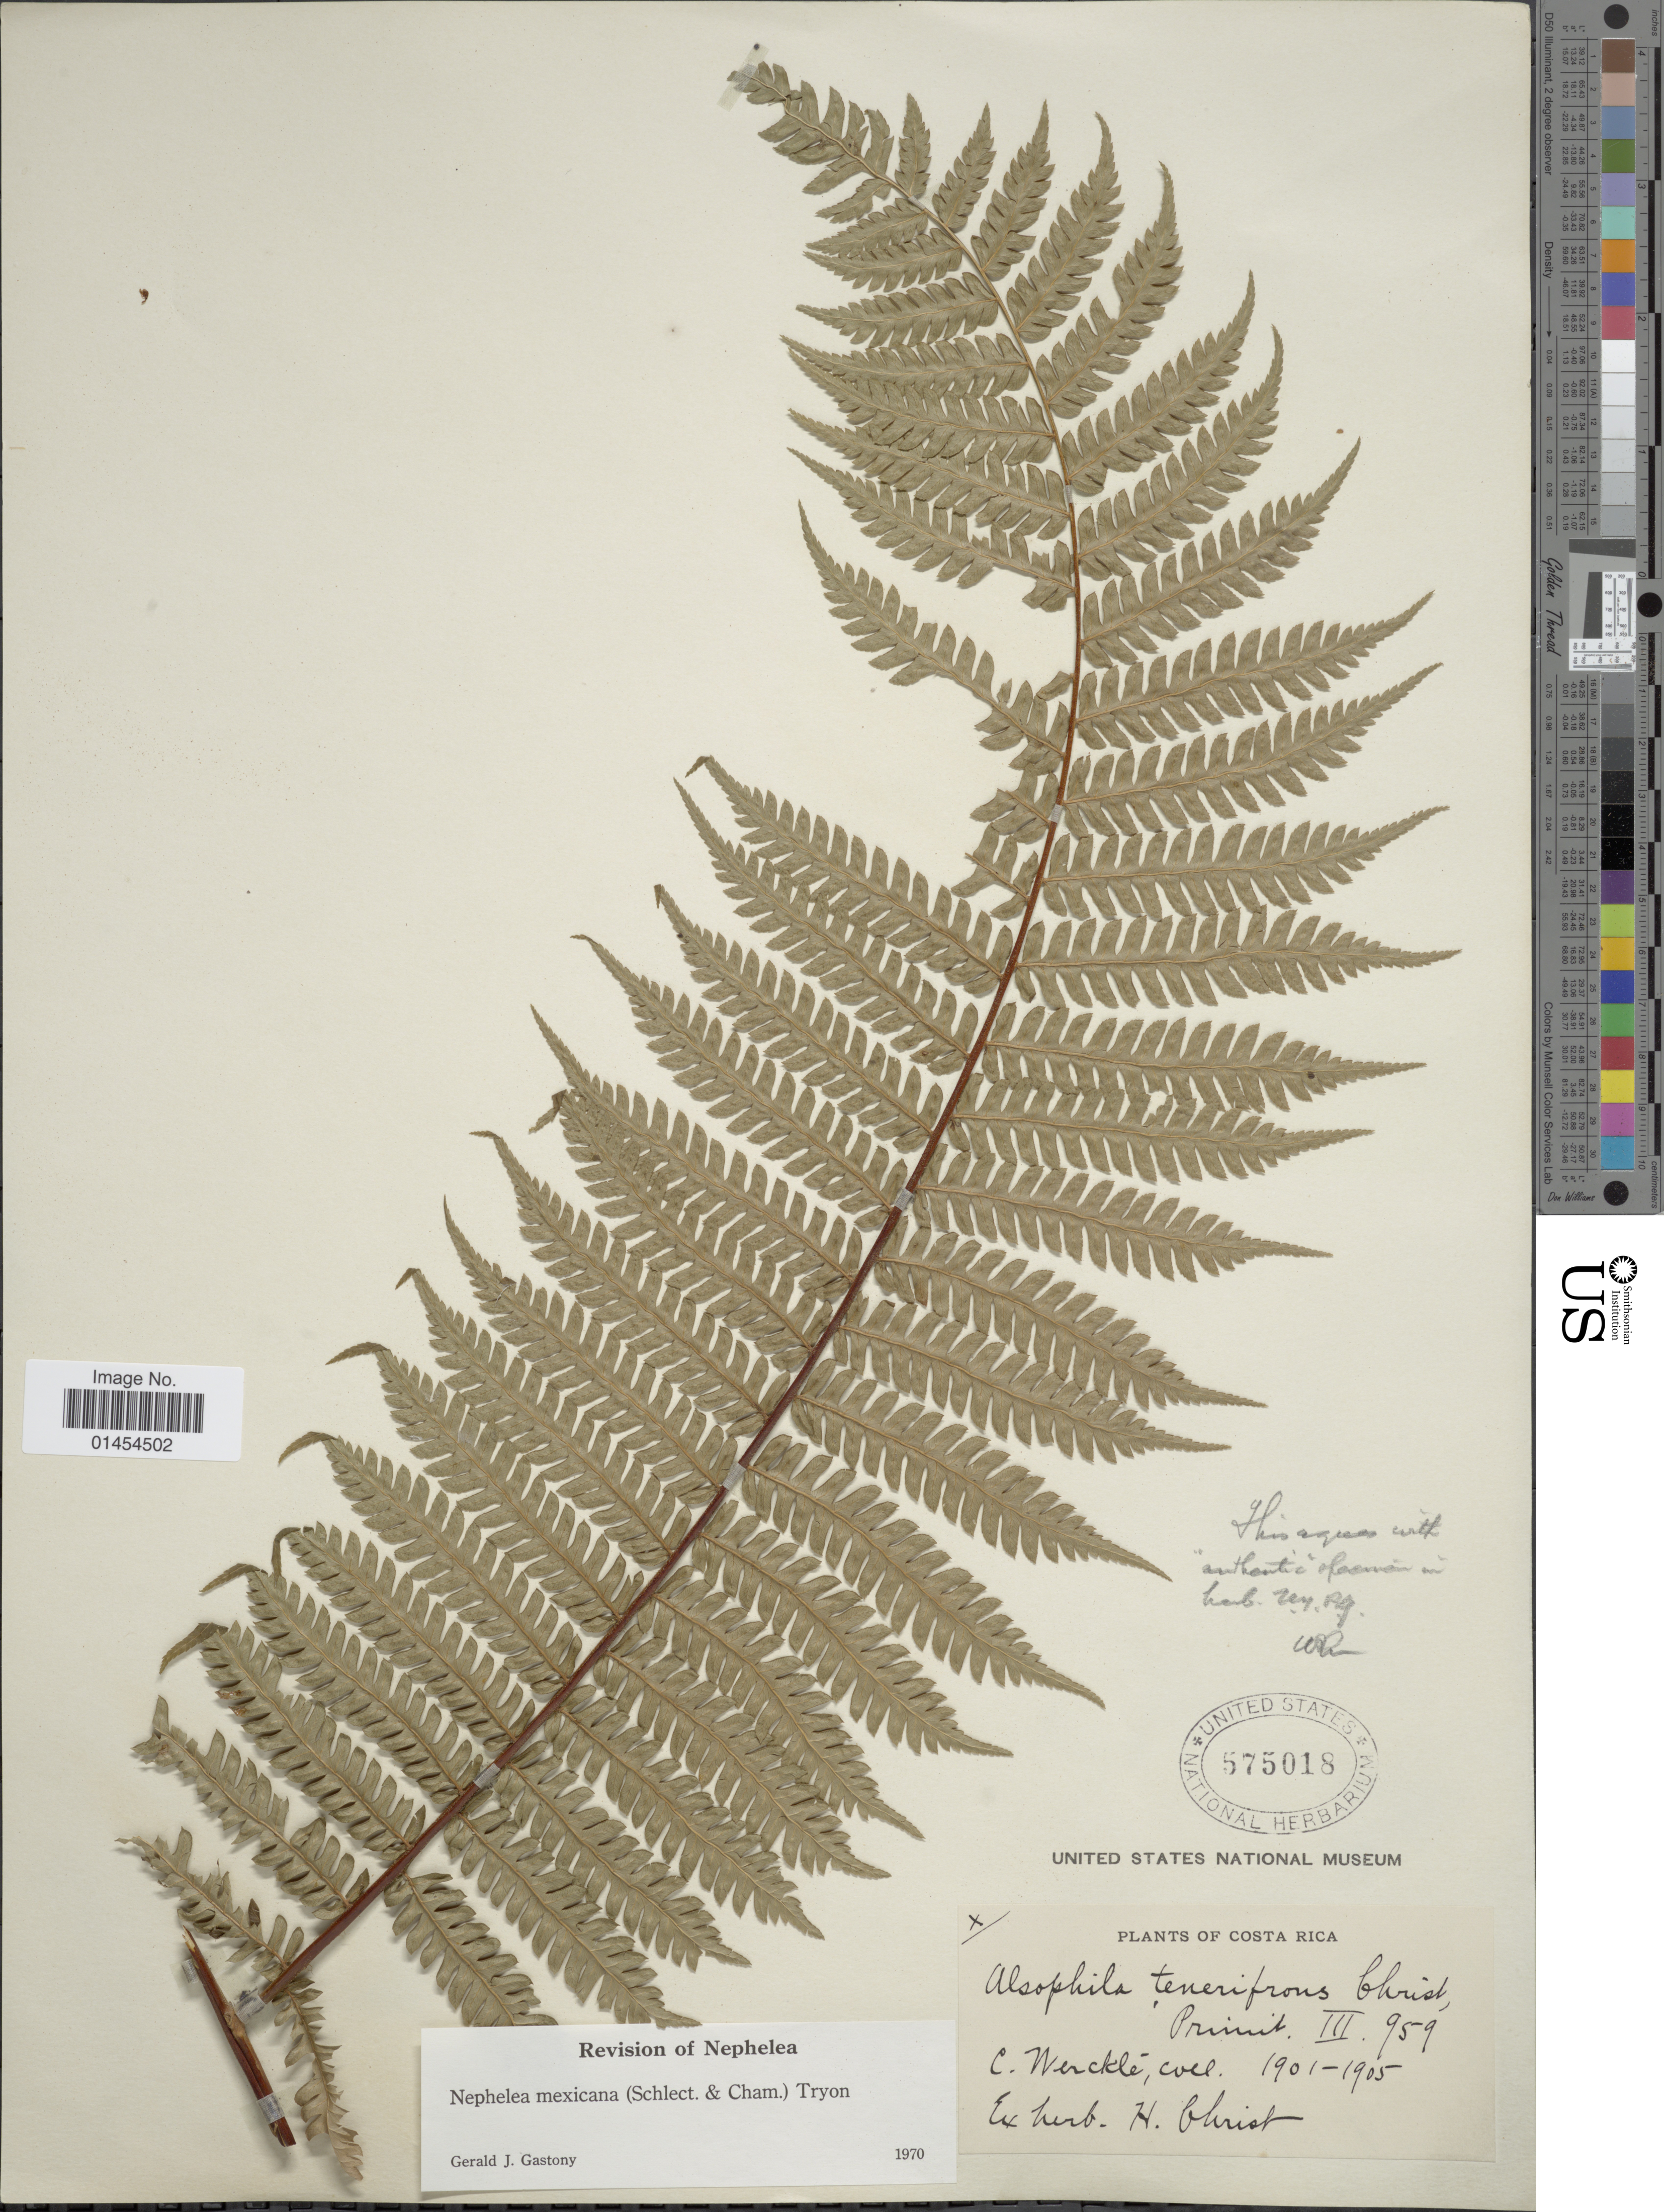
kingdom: Plantae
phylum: Tracheophyta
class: Polypodiopsida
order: Cyatheales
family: Cyatheaceae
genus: Alsophila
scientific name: Alsophila firma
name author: (Baker) D.S. Conant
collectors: C. Wercklé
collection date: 1901/1905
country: Costa Rica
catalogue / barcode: US 575018